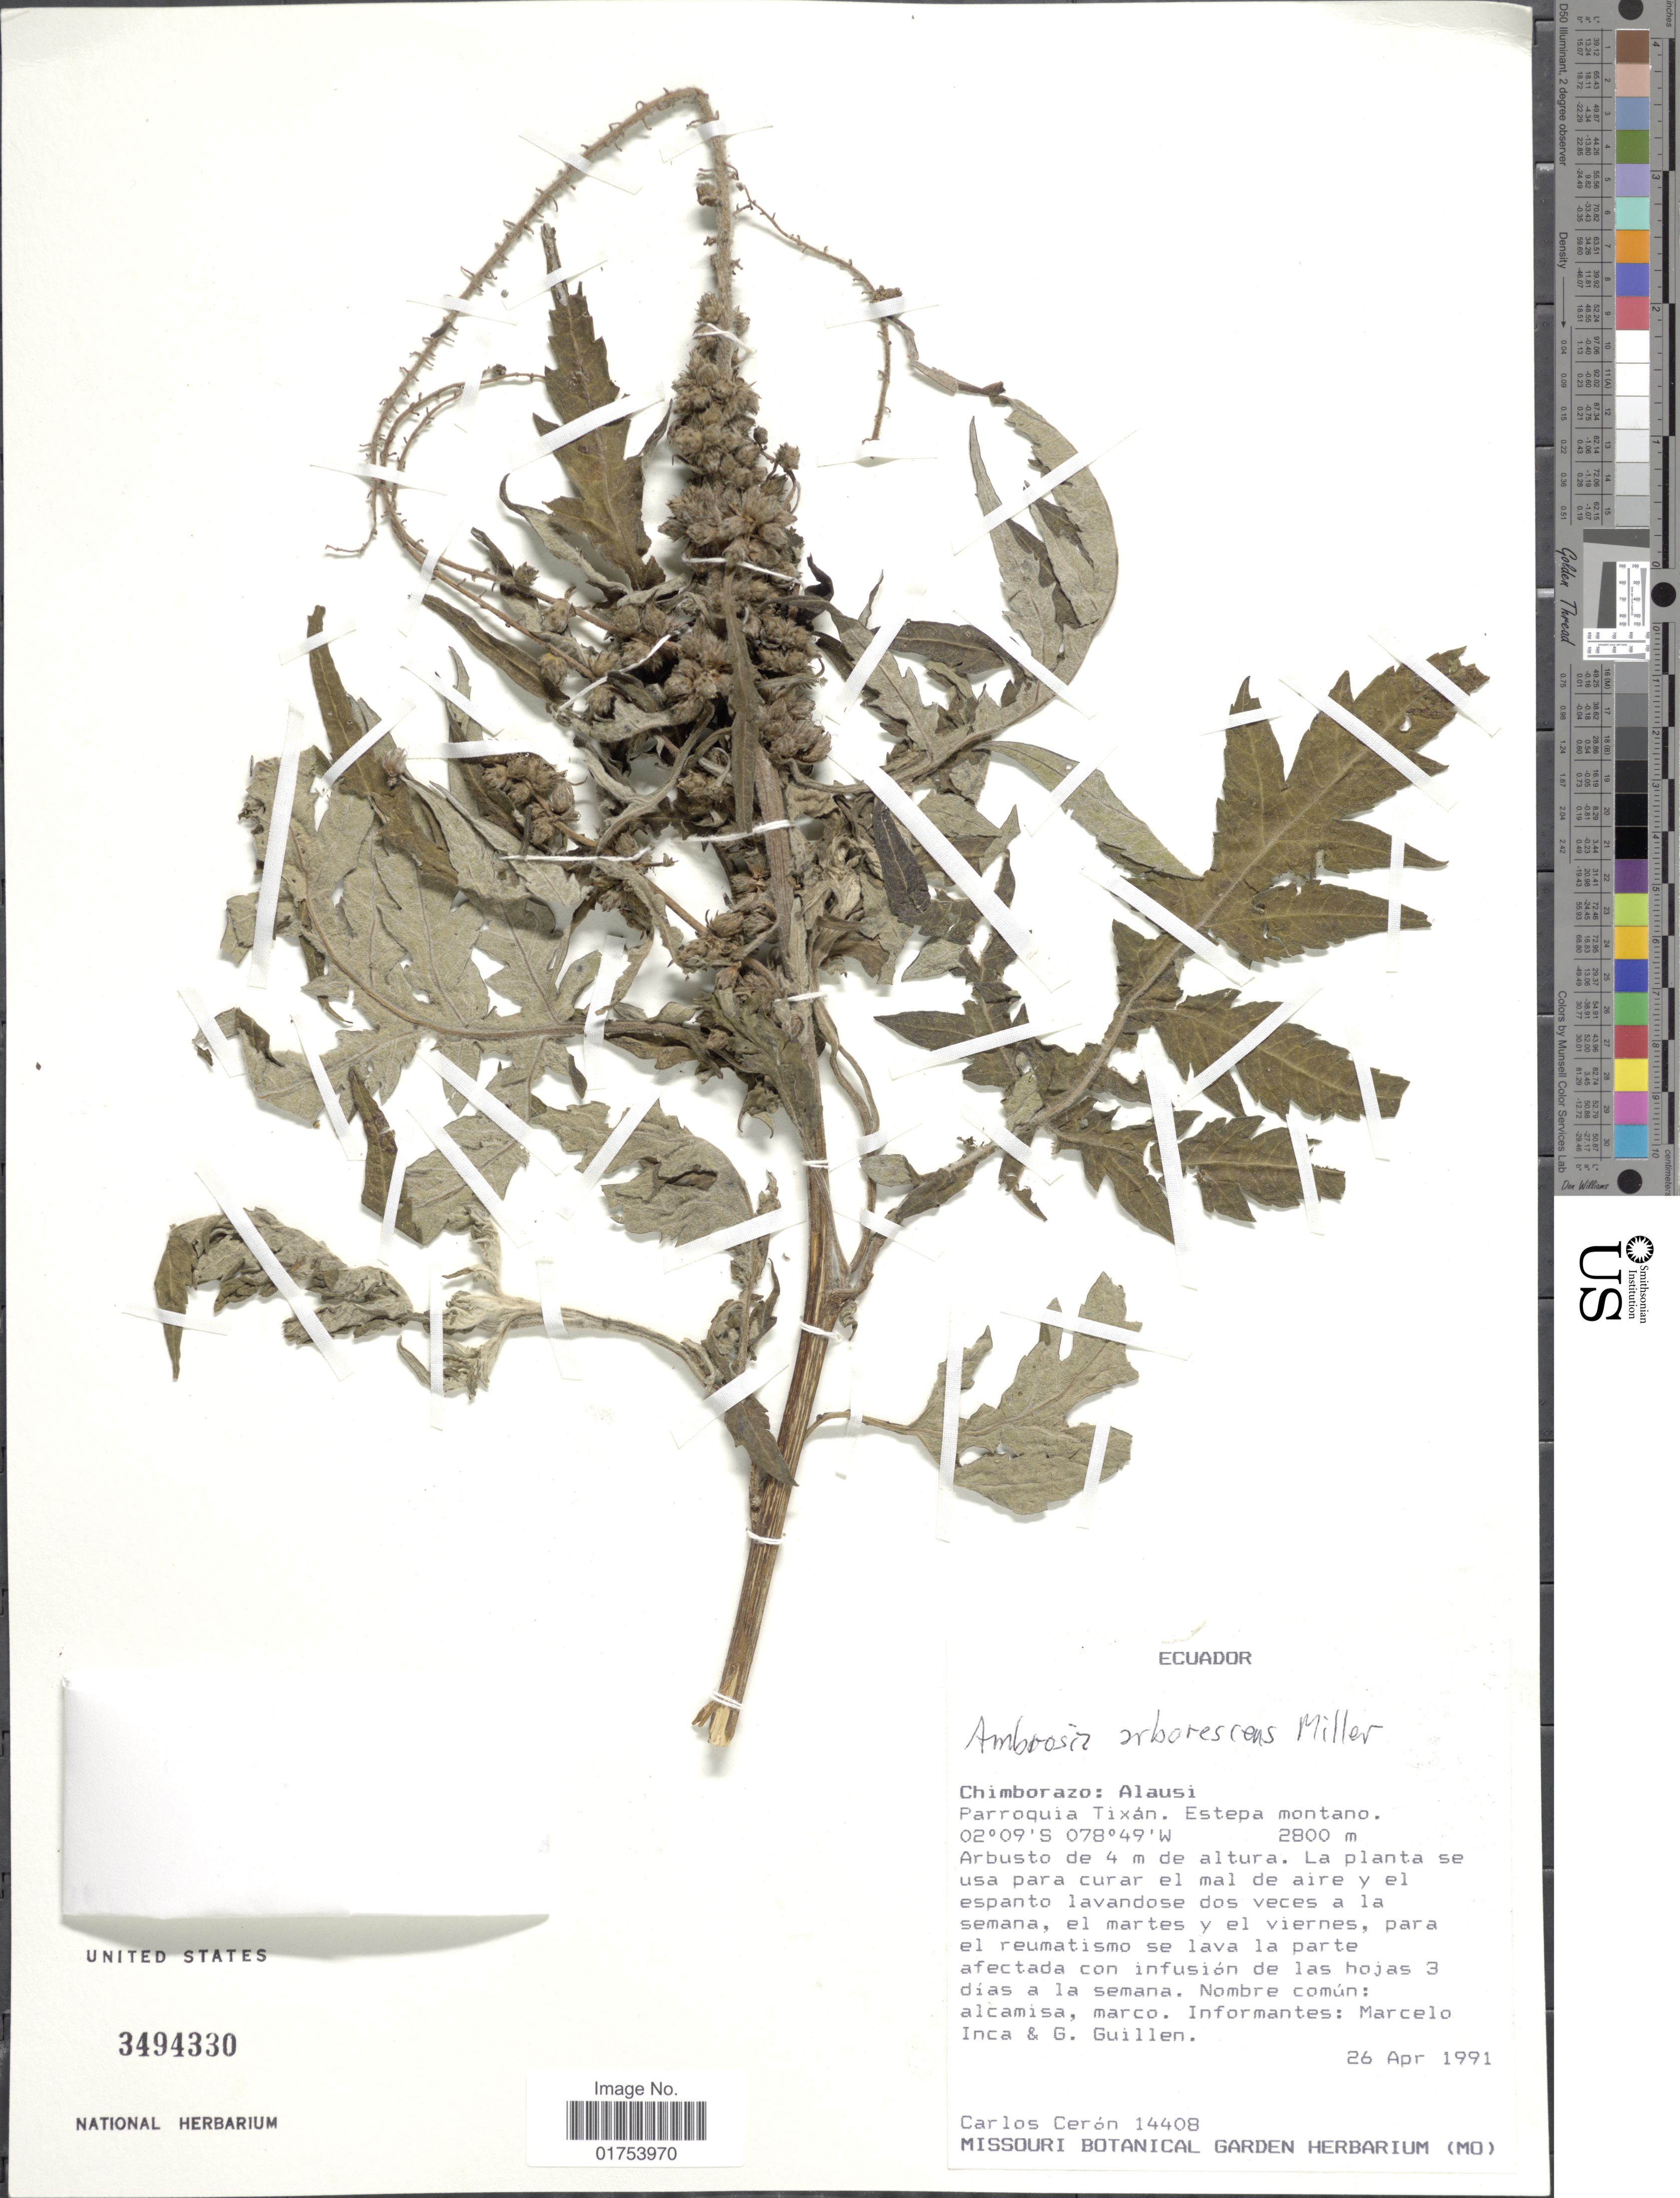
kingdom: Plantae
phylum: Tracheophyta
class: Magnoliopsida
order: Asterales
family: Asteraceae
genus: Ambrosia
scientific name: Ambrosia arborescens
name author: Mill.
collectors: C. E. Cerón M.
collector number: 14408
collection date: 1991-04-26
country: Ecuador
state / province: Chimborazo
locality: Alausi, Parraquia Tixan. Estepa montano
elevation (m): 2800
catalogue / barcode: US 3494330